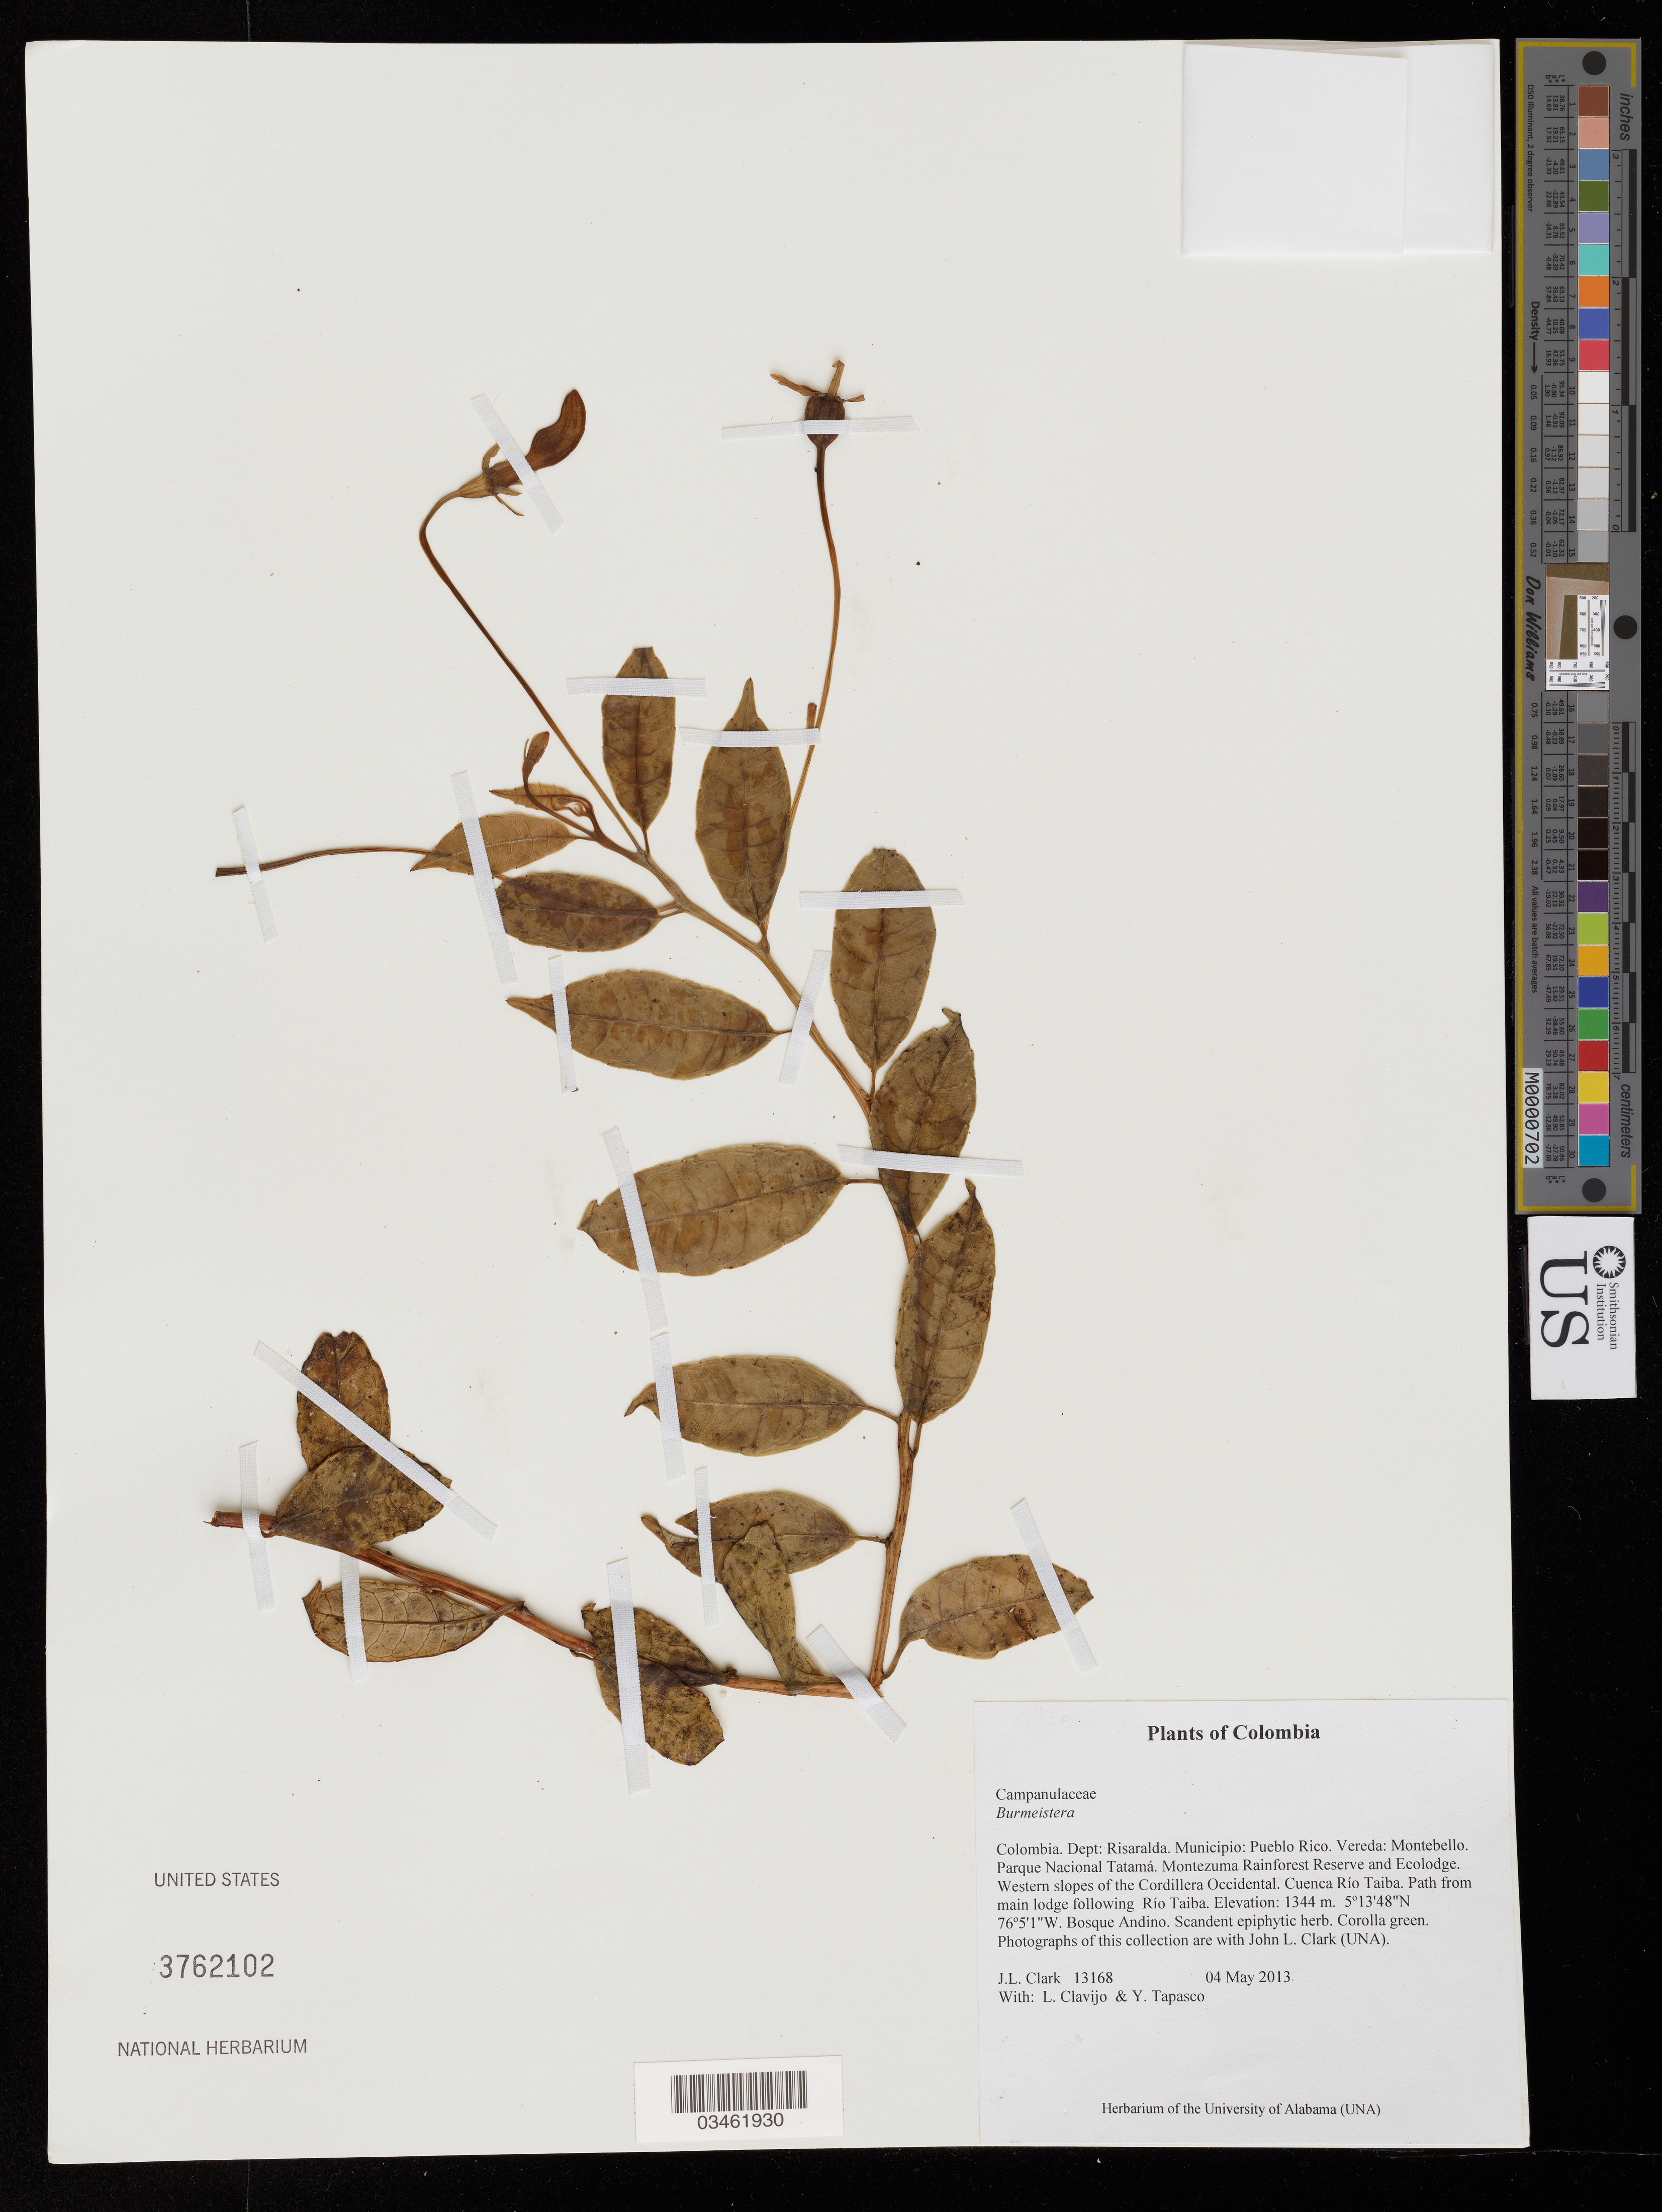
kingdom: Plantae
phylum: Tracheophyta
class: Magnoliopsida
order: Asterales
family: Campanulaceae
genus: Burmeistera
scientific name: Burmeistera sp.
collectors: J. L. Clark, L. Clavijo & Y. Tapasco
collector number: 13168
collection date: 2013-05-04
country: Colombia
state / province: Risaralda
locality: Dept: Risaralda. Municipio: Pueblo Rico. Vereda: Montebello. Parque Nacional Tatamá. Montezuma Rainforest Reserve and Ecolodge. Western slopes of the Cordillera Occidental. Cuenca Río Taiba. Path from main lodge following Río Taiba.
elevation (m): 1344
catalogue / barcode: US 3762102